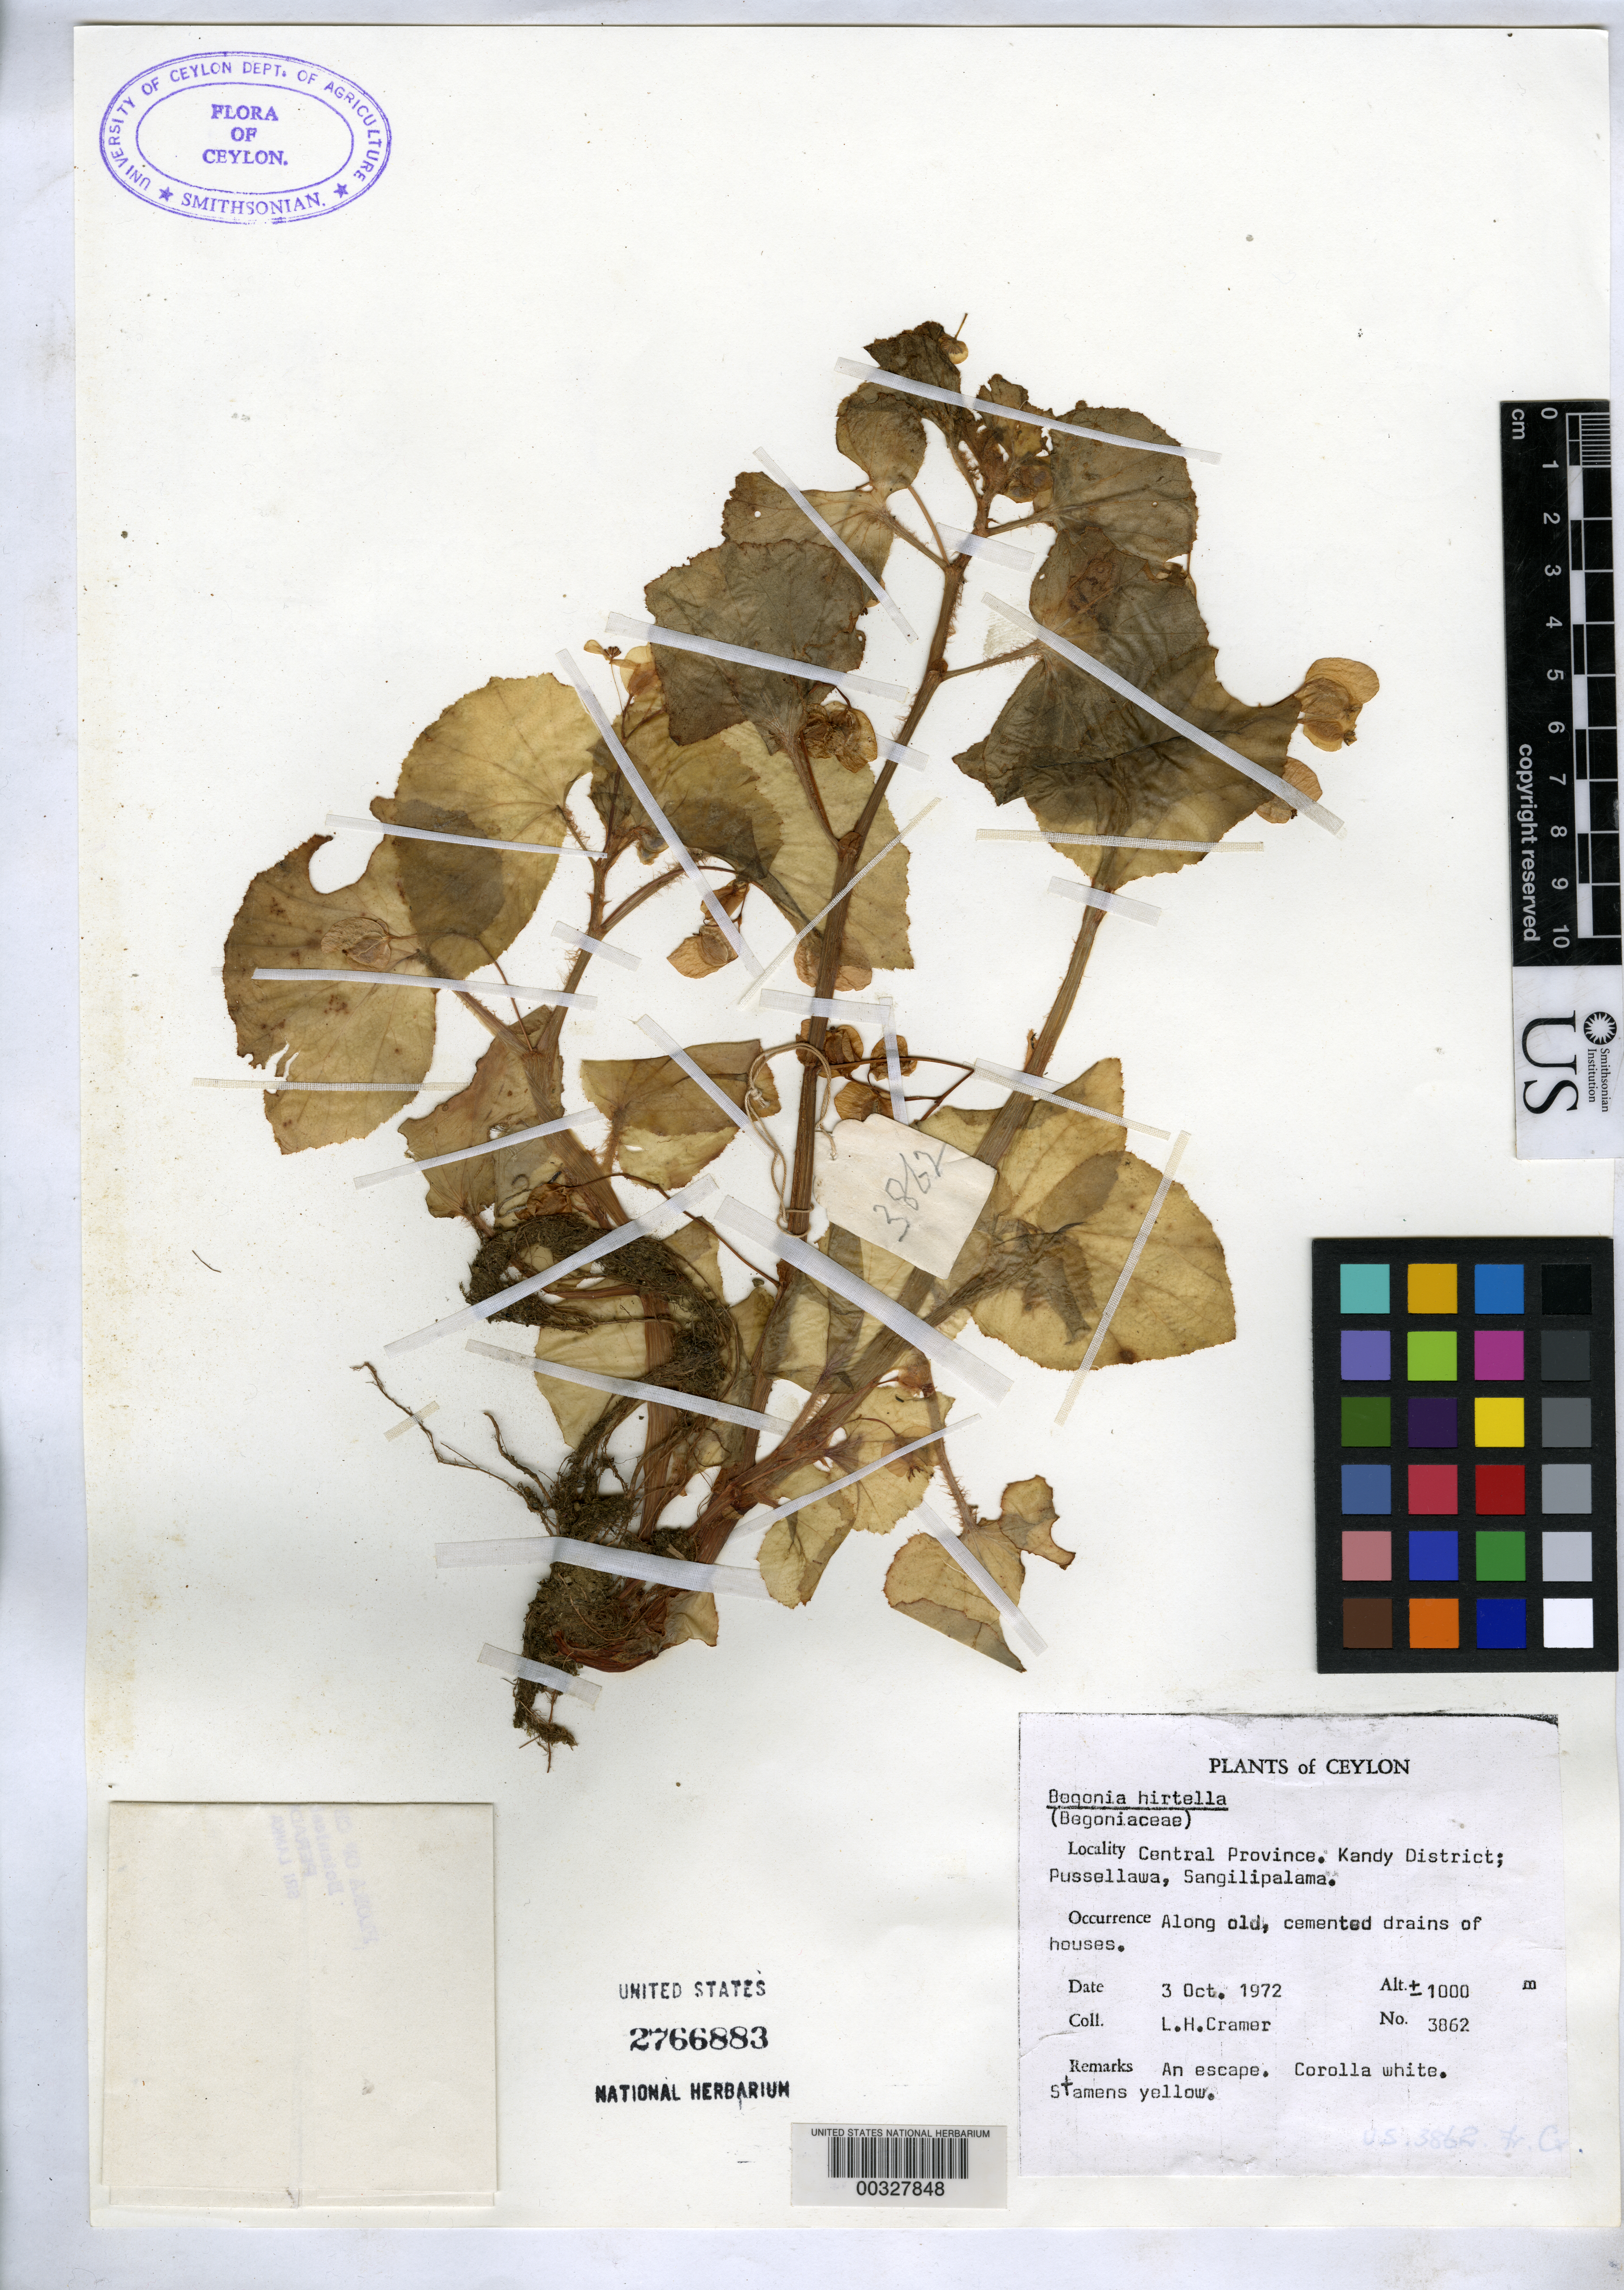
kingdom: Plantae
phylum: Tracheophyta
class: Magnoliopsida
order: Cucurbitales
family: Begoniaceae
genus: Begonia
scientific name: Begonia hirtella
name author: Link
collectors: L. H. Cramer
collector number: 3862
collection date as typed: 03 Oct 1972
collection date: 1972-10-03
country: Sri Lanka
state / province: Central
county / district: Kandy Dist.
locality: Pussellawa, sangilipalama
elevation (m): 1000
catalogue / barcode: US 2766883